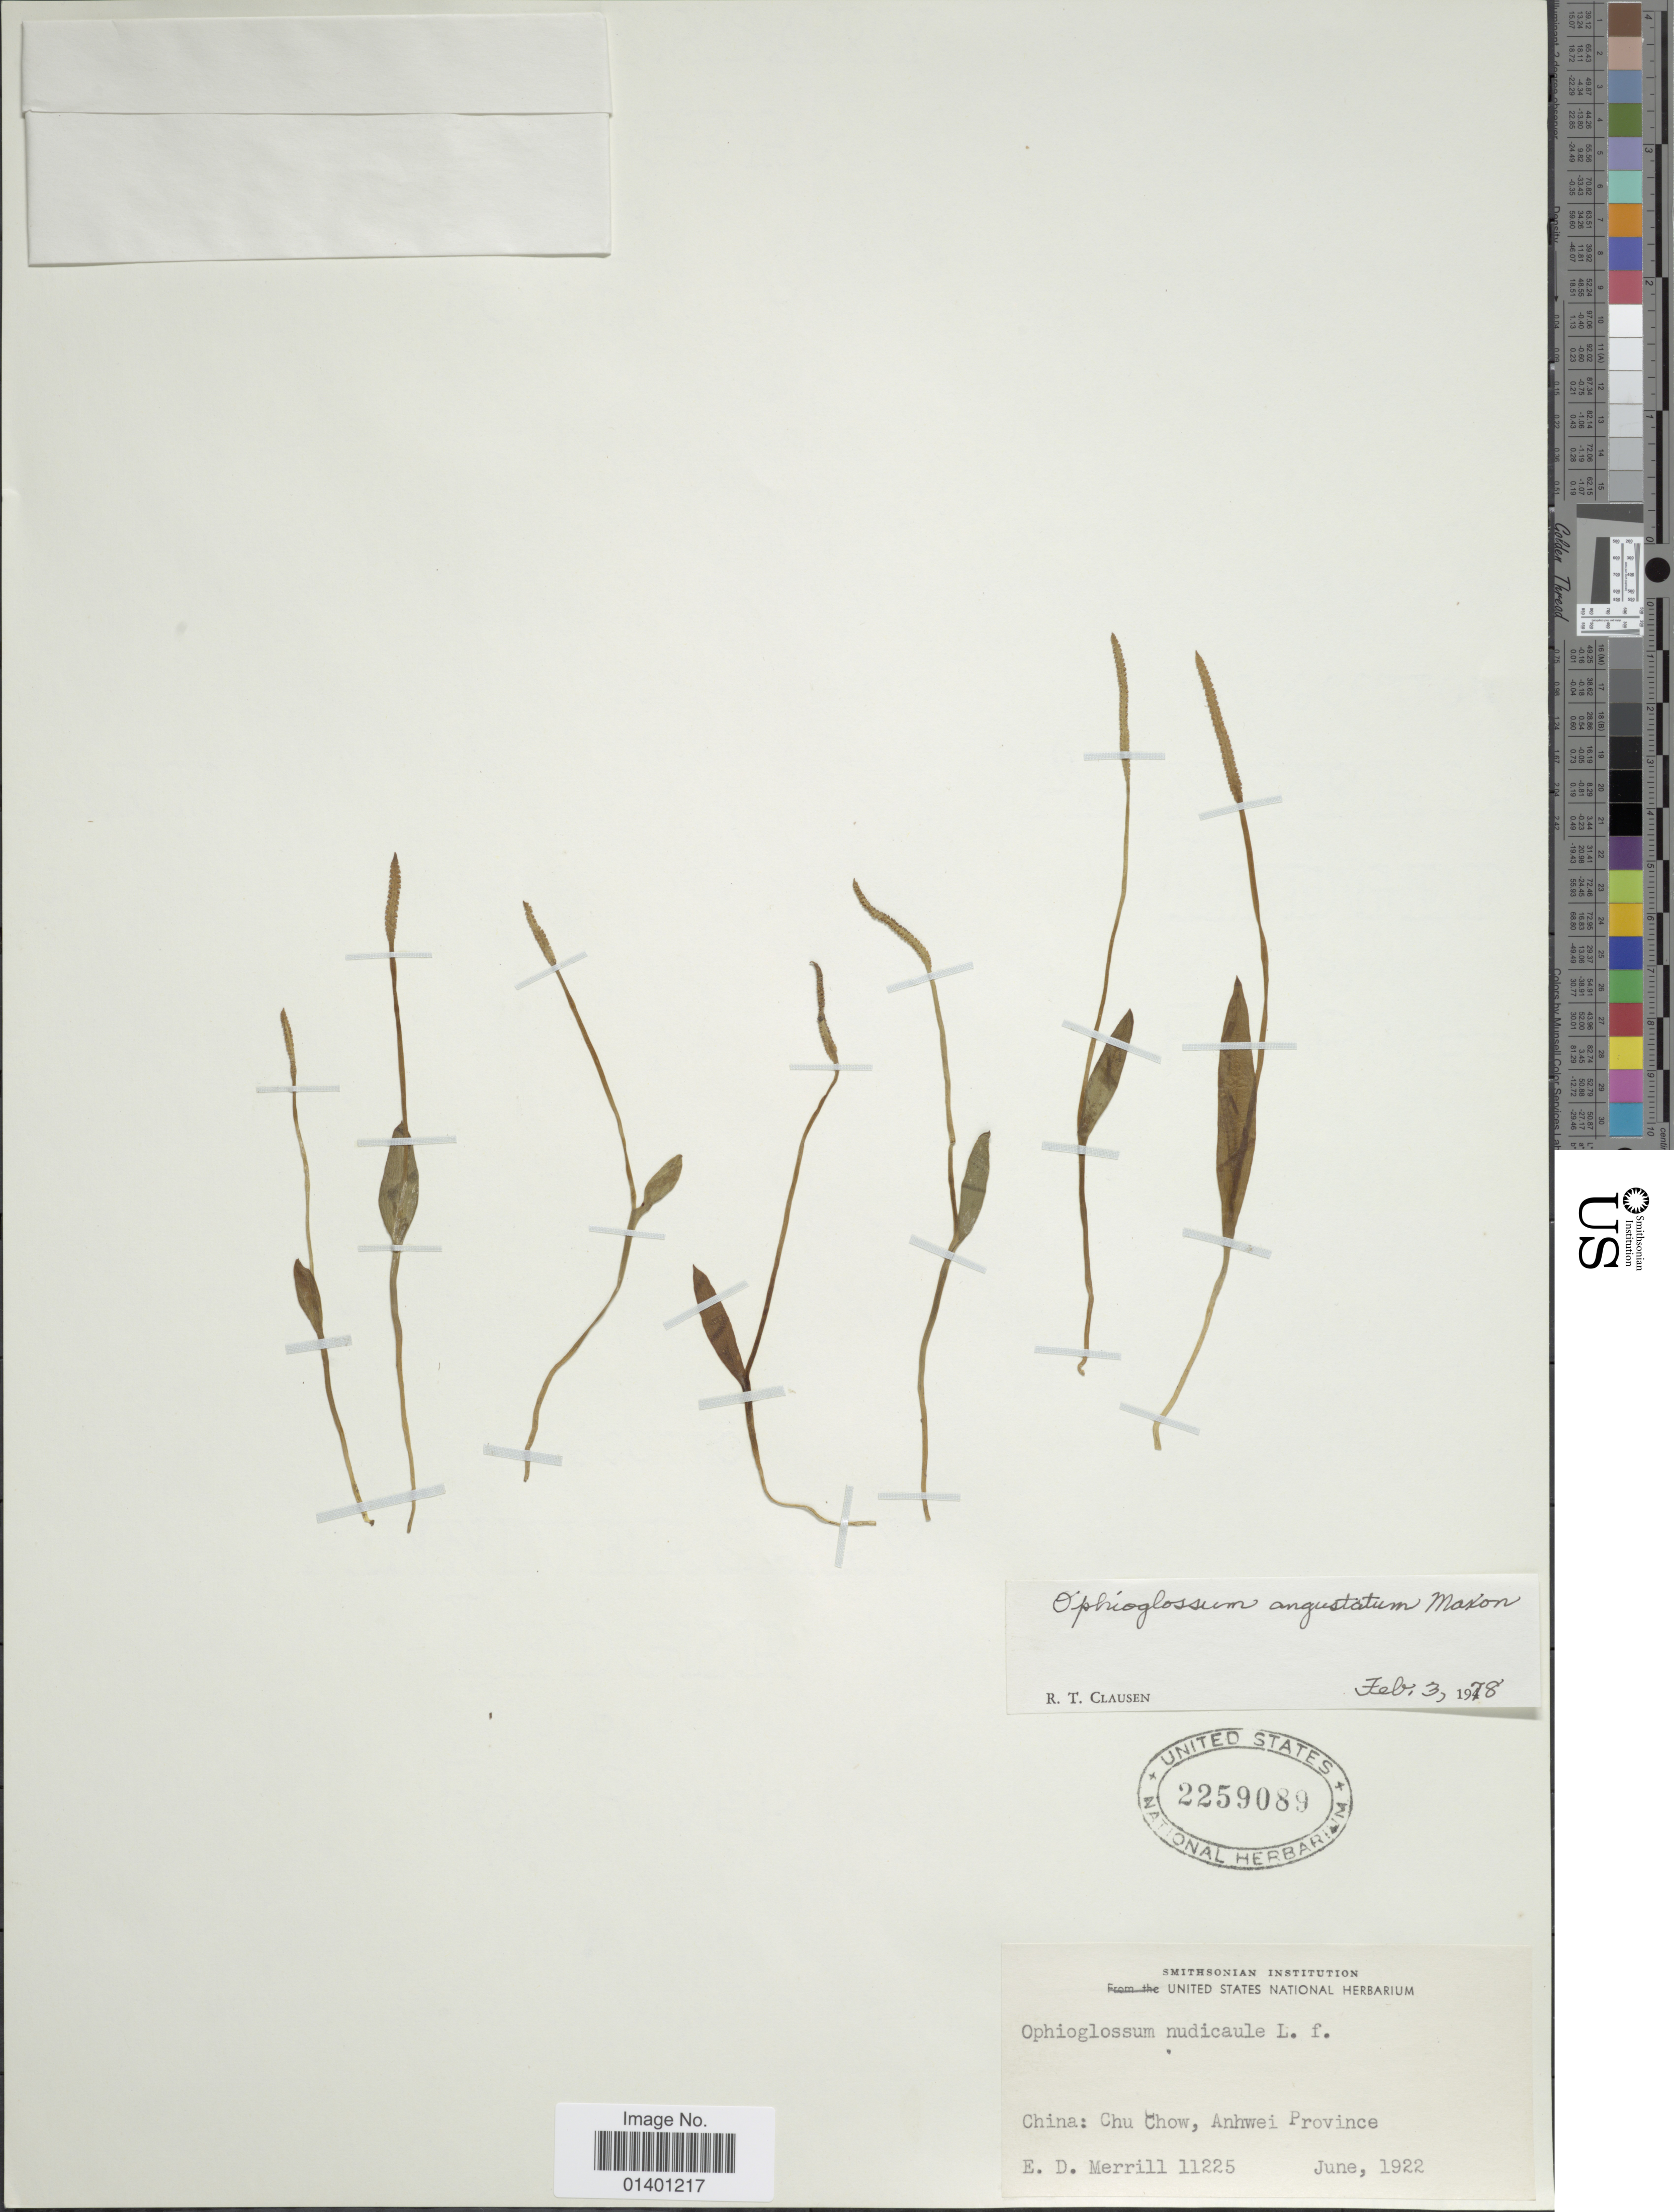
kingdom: Plantae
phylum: Tracheophyta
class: Polypodiopsida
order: Ophioglossales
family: Ophioglossaceae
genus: Ophioglossum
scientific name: Ophioglossum angustulatum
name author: Maxon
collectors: E. D. Merrill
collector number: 11225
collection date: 1922-06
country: China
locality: Chu Chow, Anhwei Province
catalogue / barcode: US 2259089